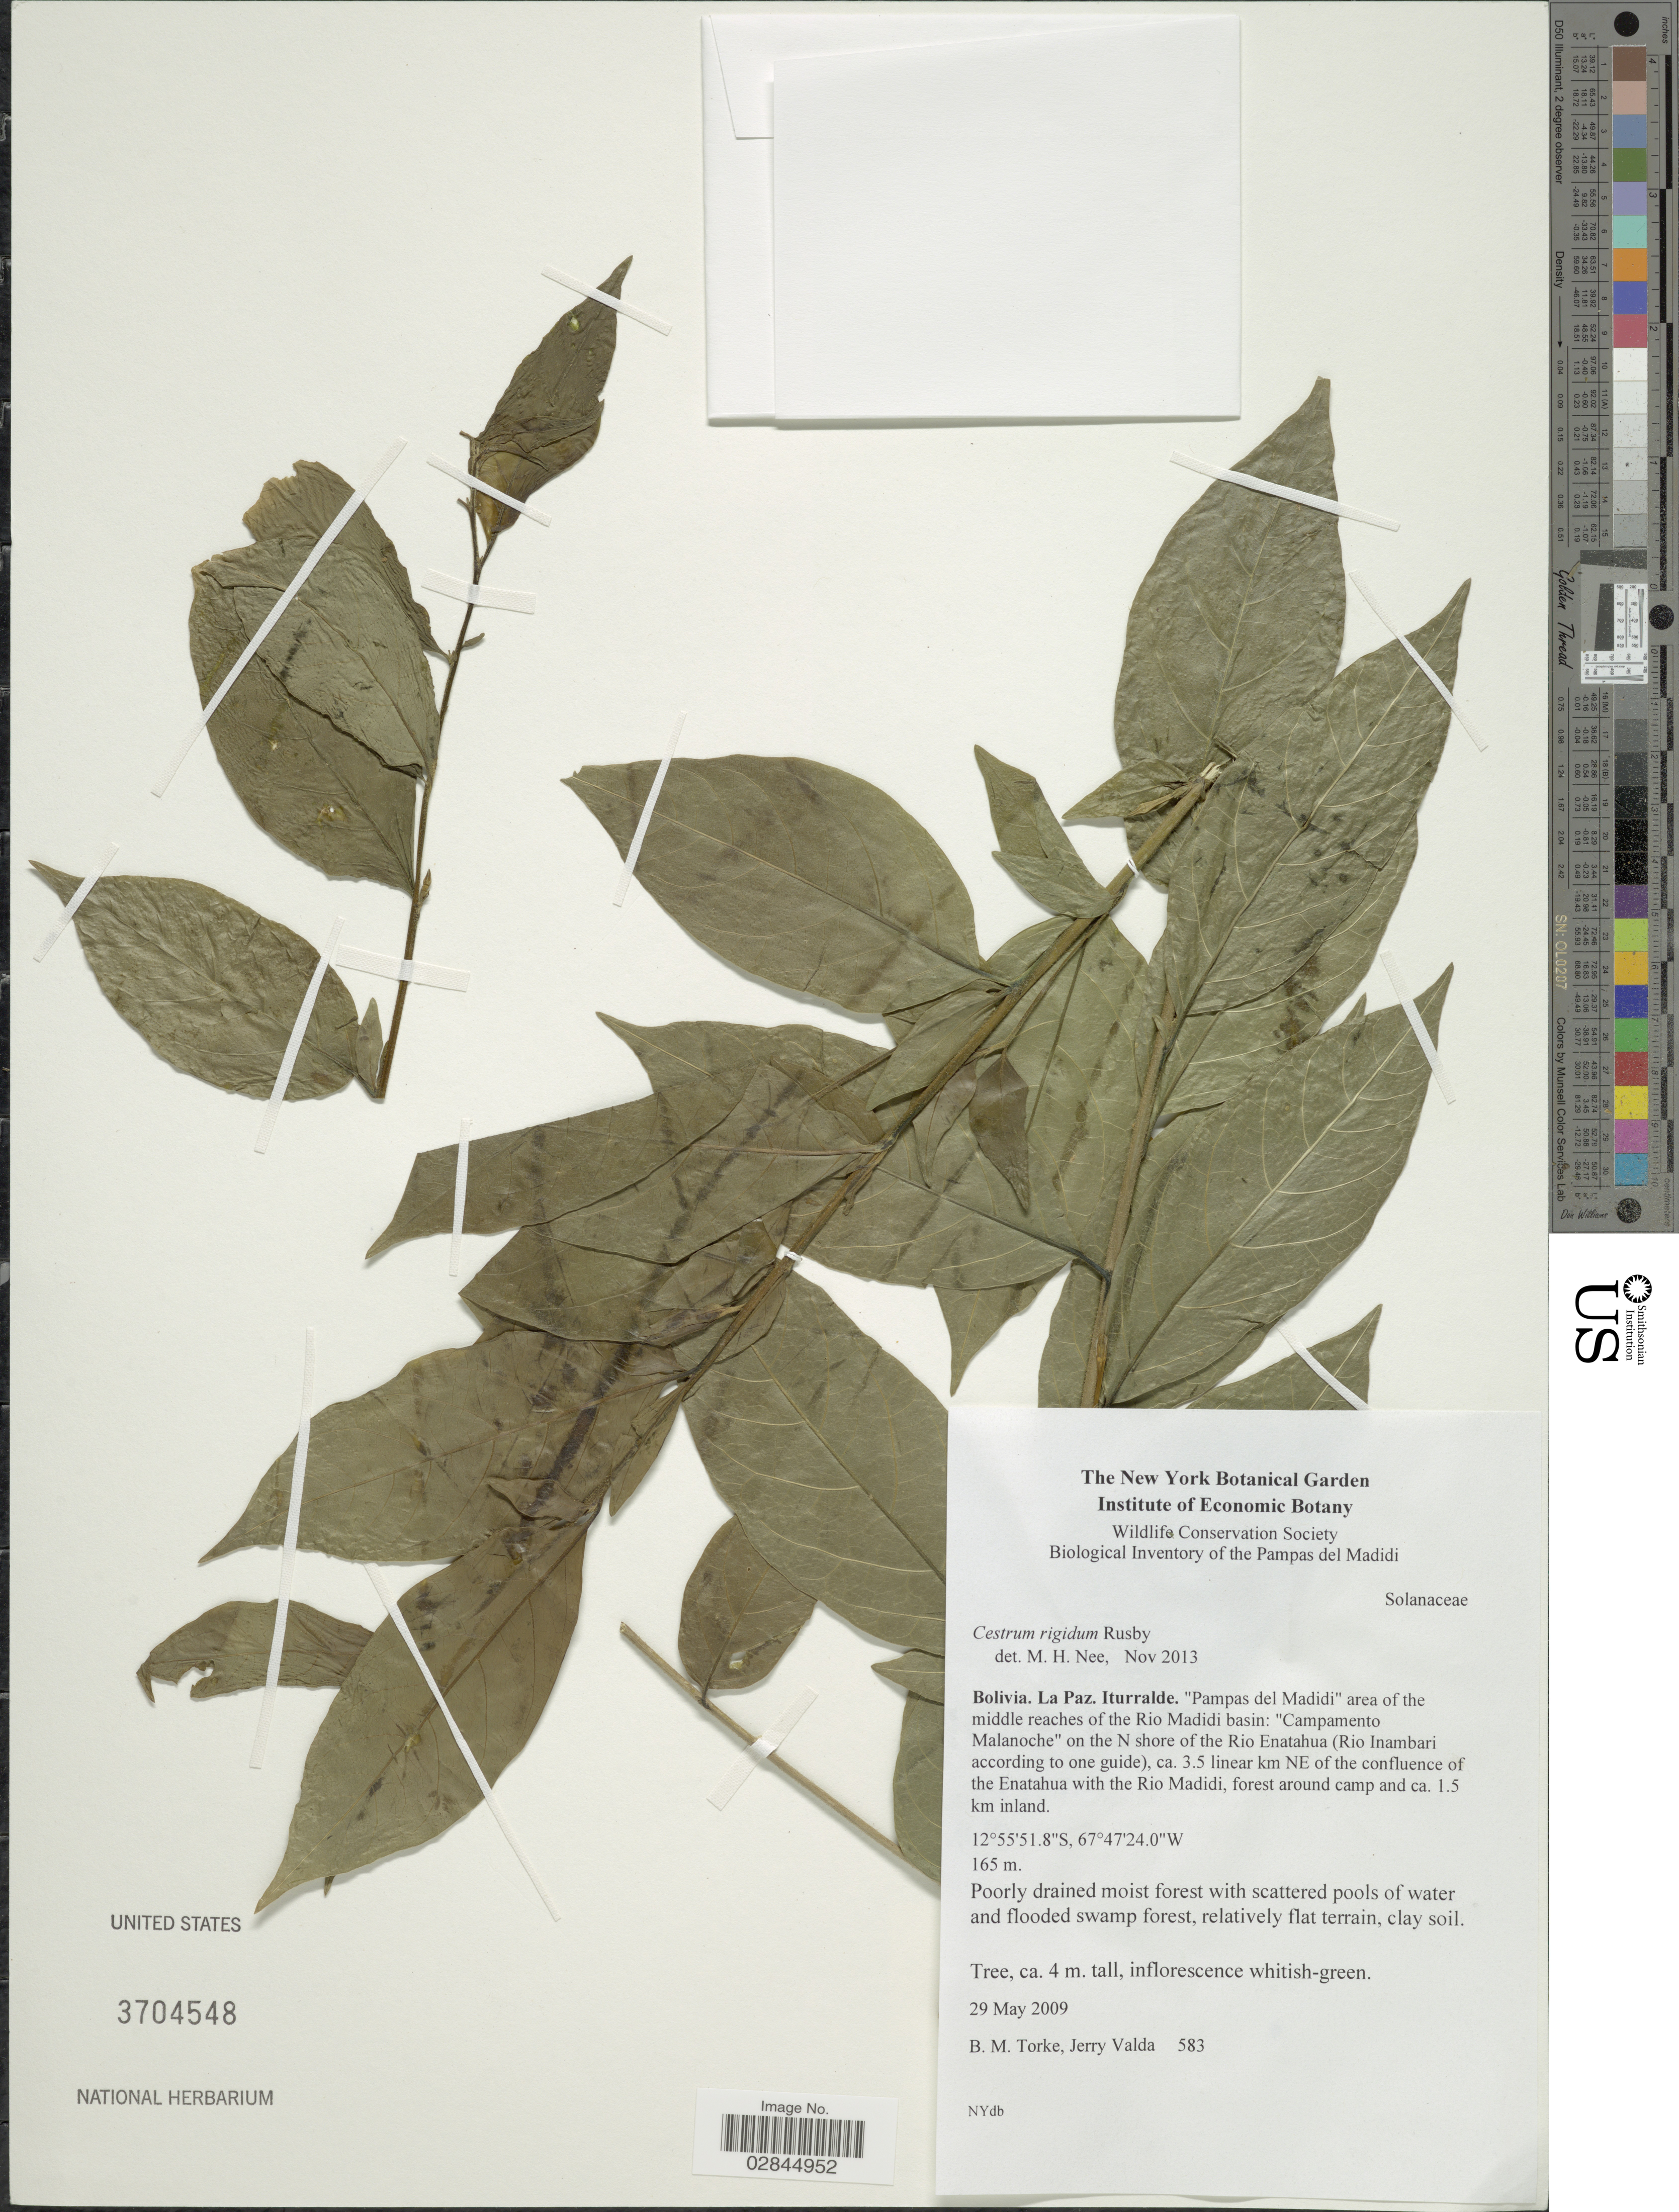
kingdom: Plantae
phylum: Tracheophyta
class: Magnoliopsida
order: Solanales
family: Solanaceae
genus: Cestrum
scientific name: Cestrum rigidum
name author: Rusby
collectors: B. M. Torke & J. Valda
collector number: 583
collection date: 2009-05-29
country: Bolivia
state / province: La Paz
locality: Iturralde. "Pampas del Madidi" area of the middle reaches of the Rio Madidi basin: "Campamento Malanoche" on the N shore of the Rio Enatahua (Rio Inambari according to one guide), ca. 3.5 linear km NE of the confluence of the Enatahua with the Rio Madidi, forest around camp and ca. 1.5 km inland.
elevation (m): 165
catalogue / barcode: US 3704548